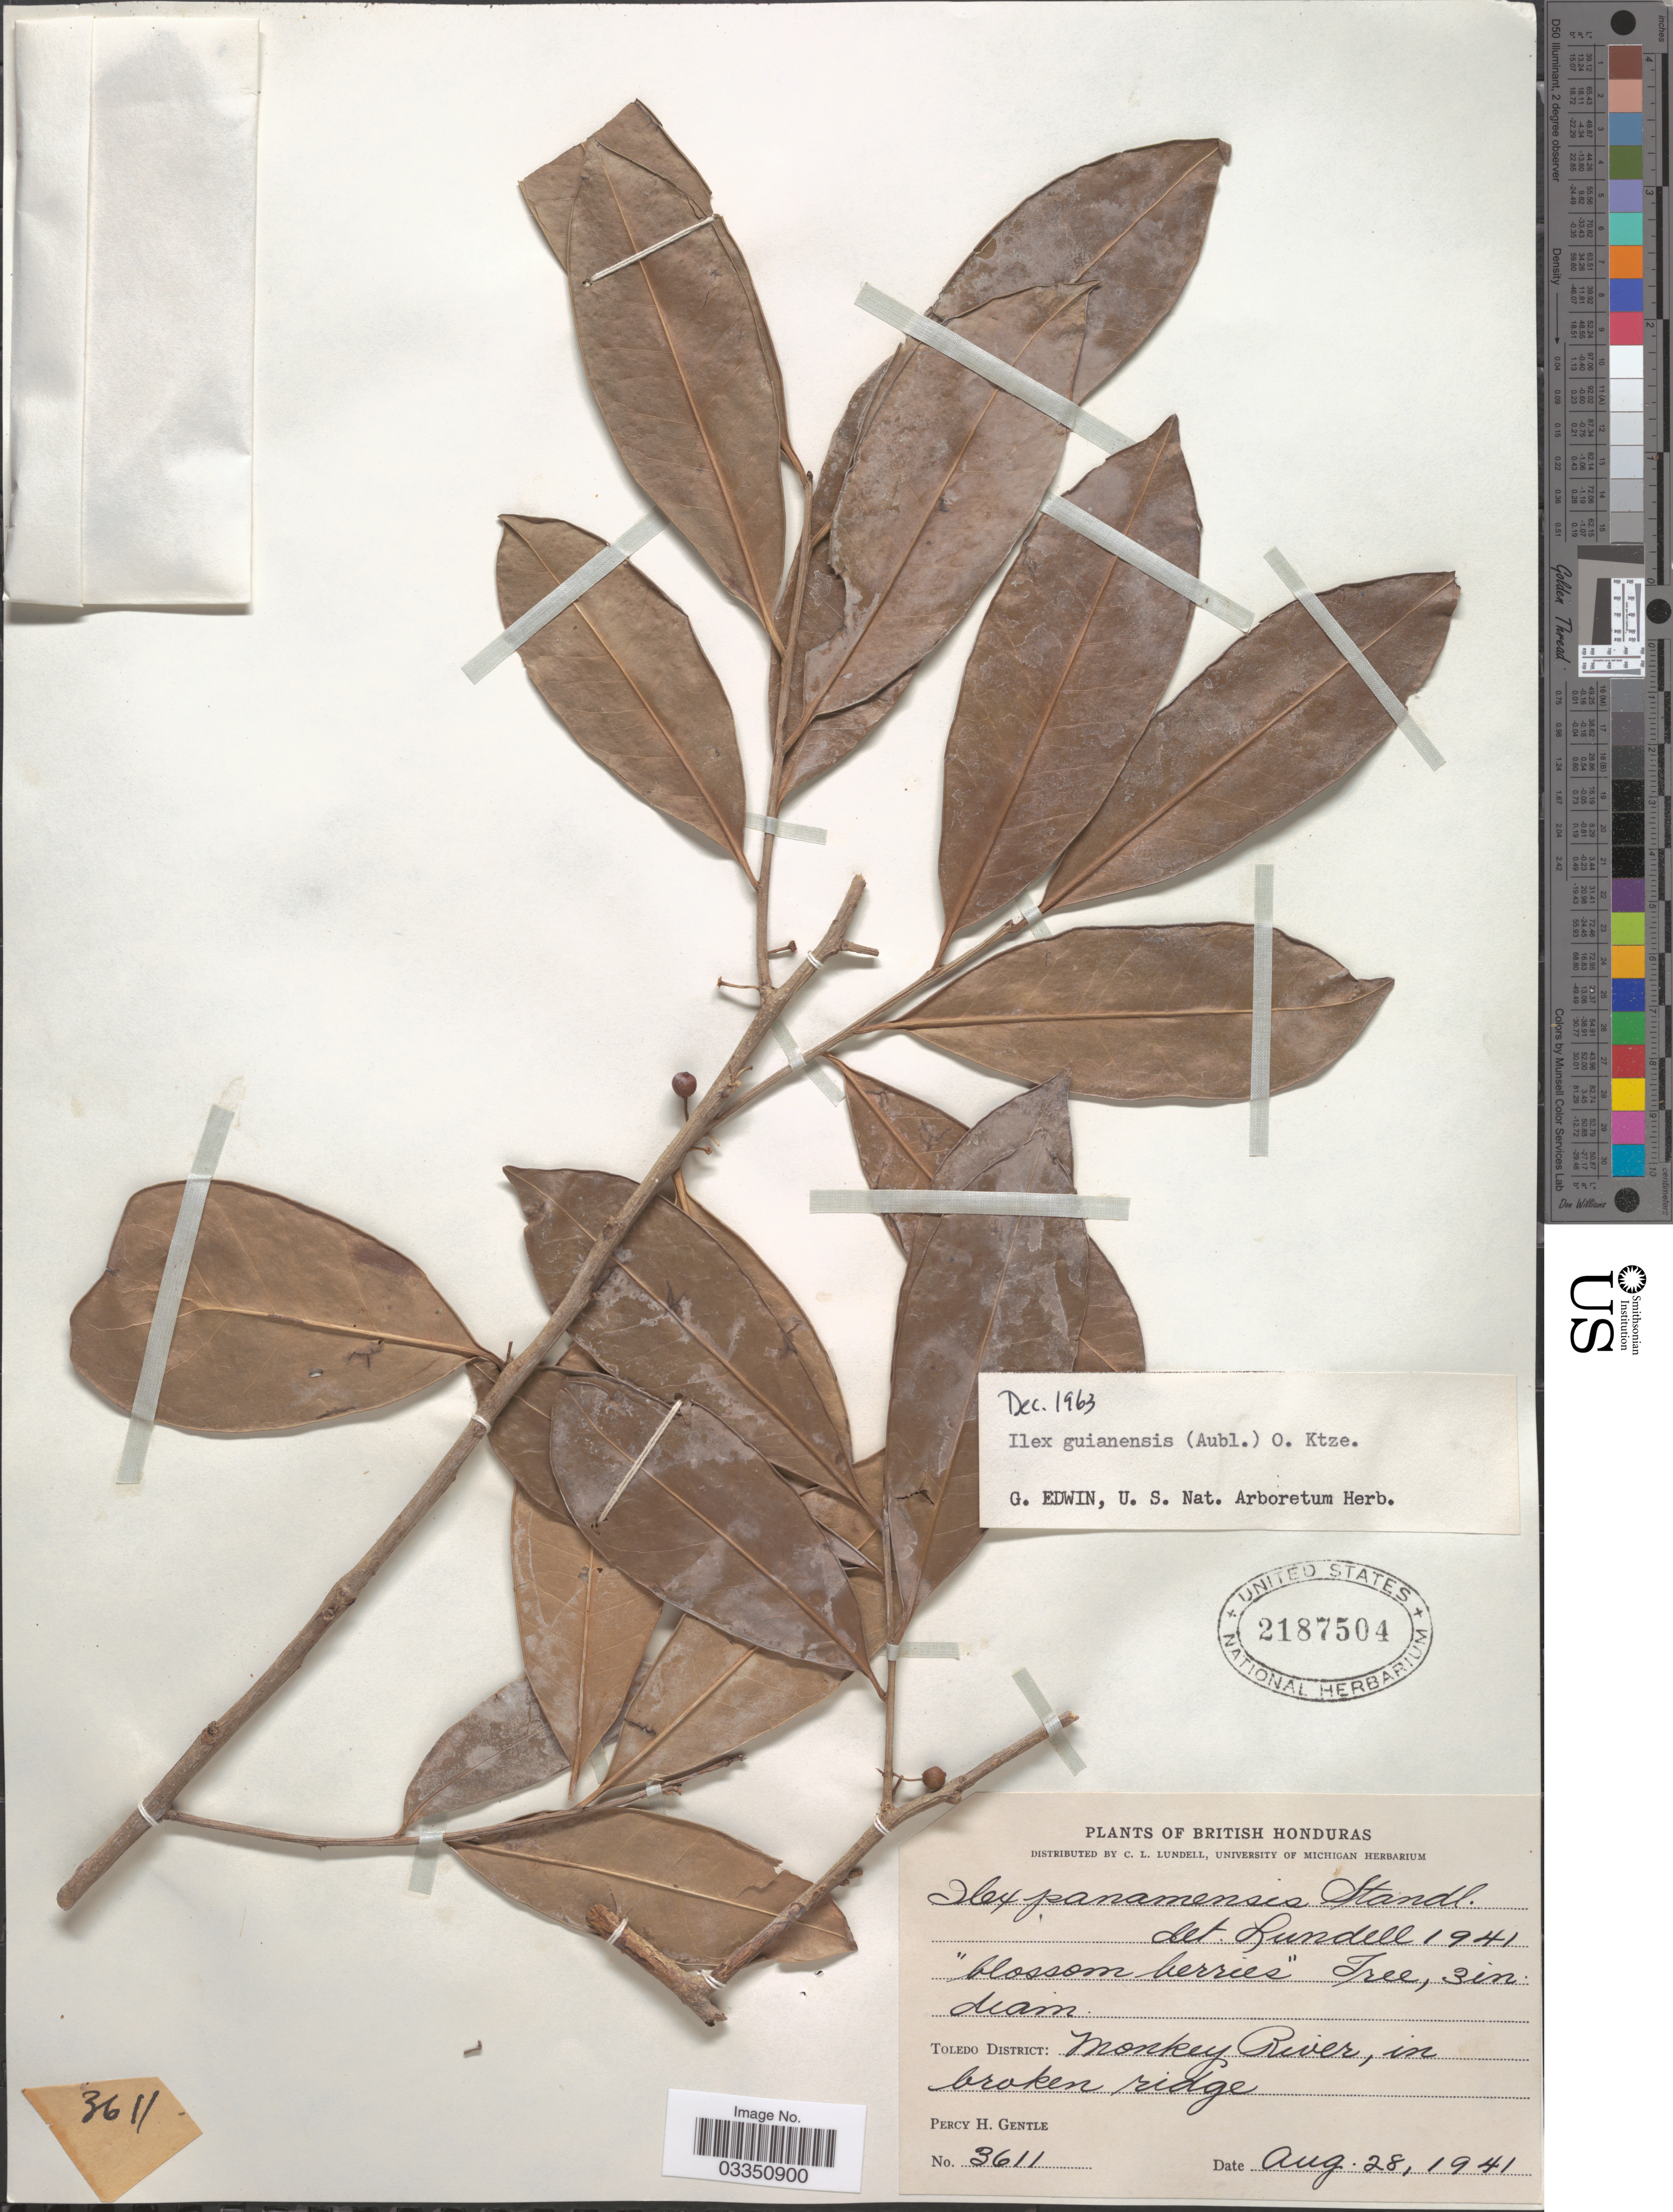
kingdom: Plantae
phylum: Tracheophyta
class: Magnoliopsida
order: Aquifoliales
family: Aquifoliaceae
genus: Ilex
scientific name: Ilex guianensis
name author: (Aubl.) Kuntze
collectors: P. H. Gentle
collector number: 3611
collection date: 1941-08-28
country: Belize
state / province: Toledo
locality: British Honduras, Toledo District: Monkey River.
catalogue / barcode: US 2187504